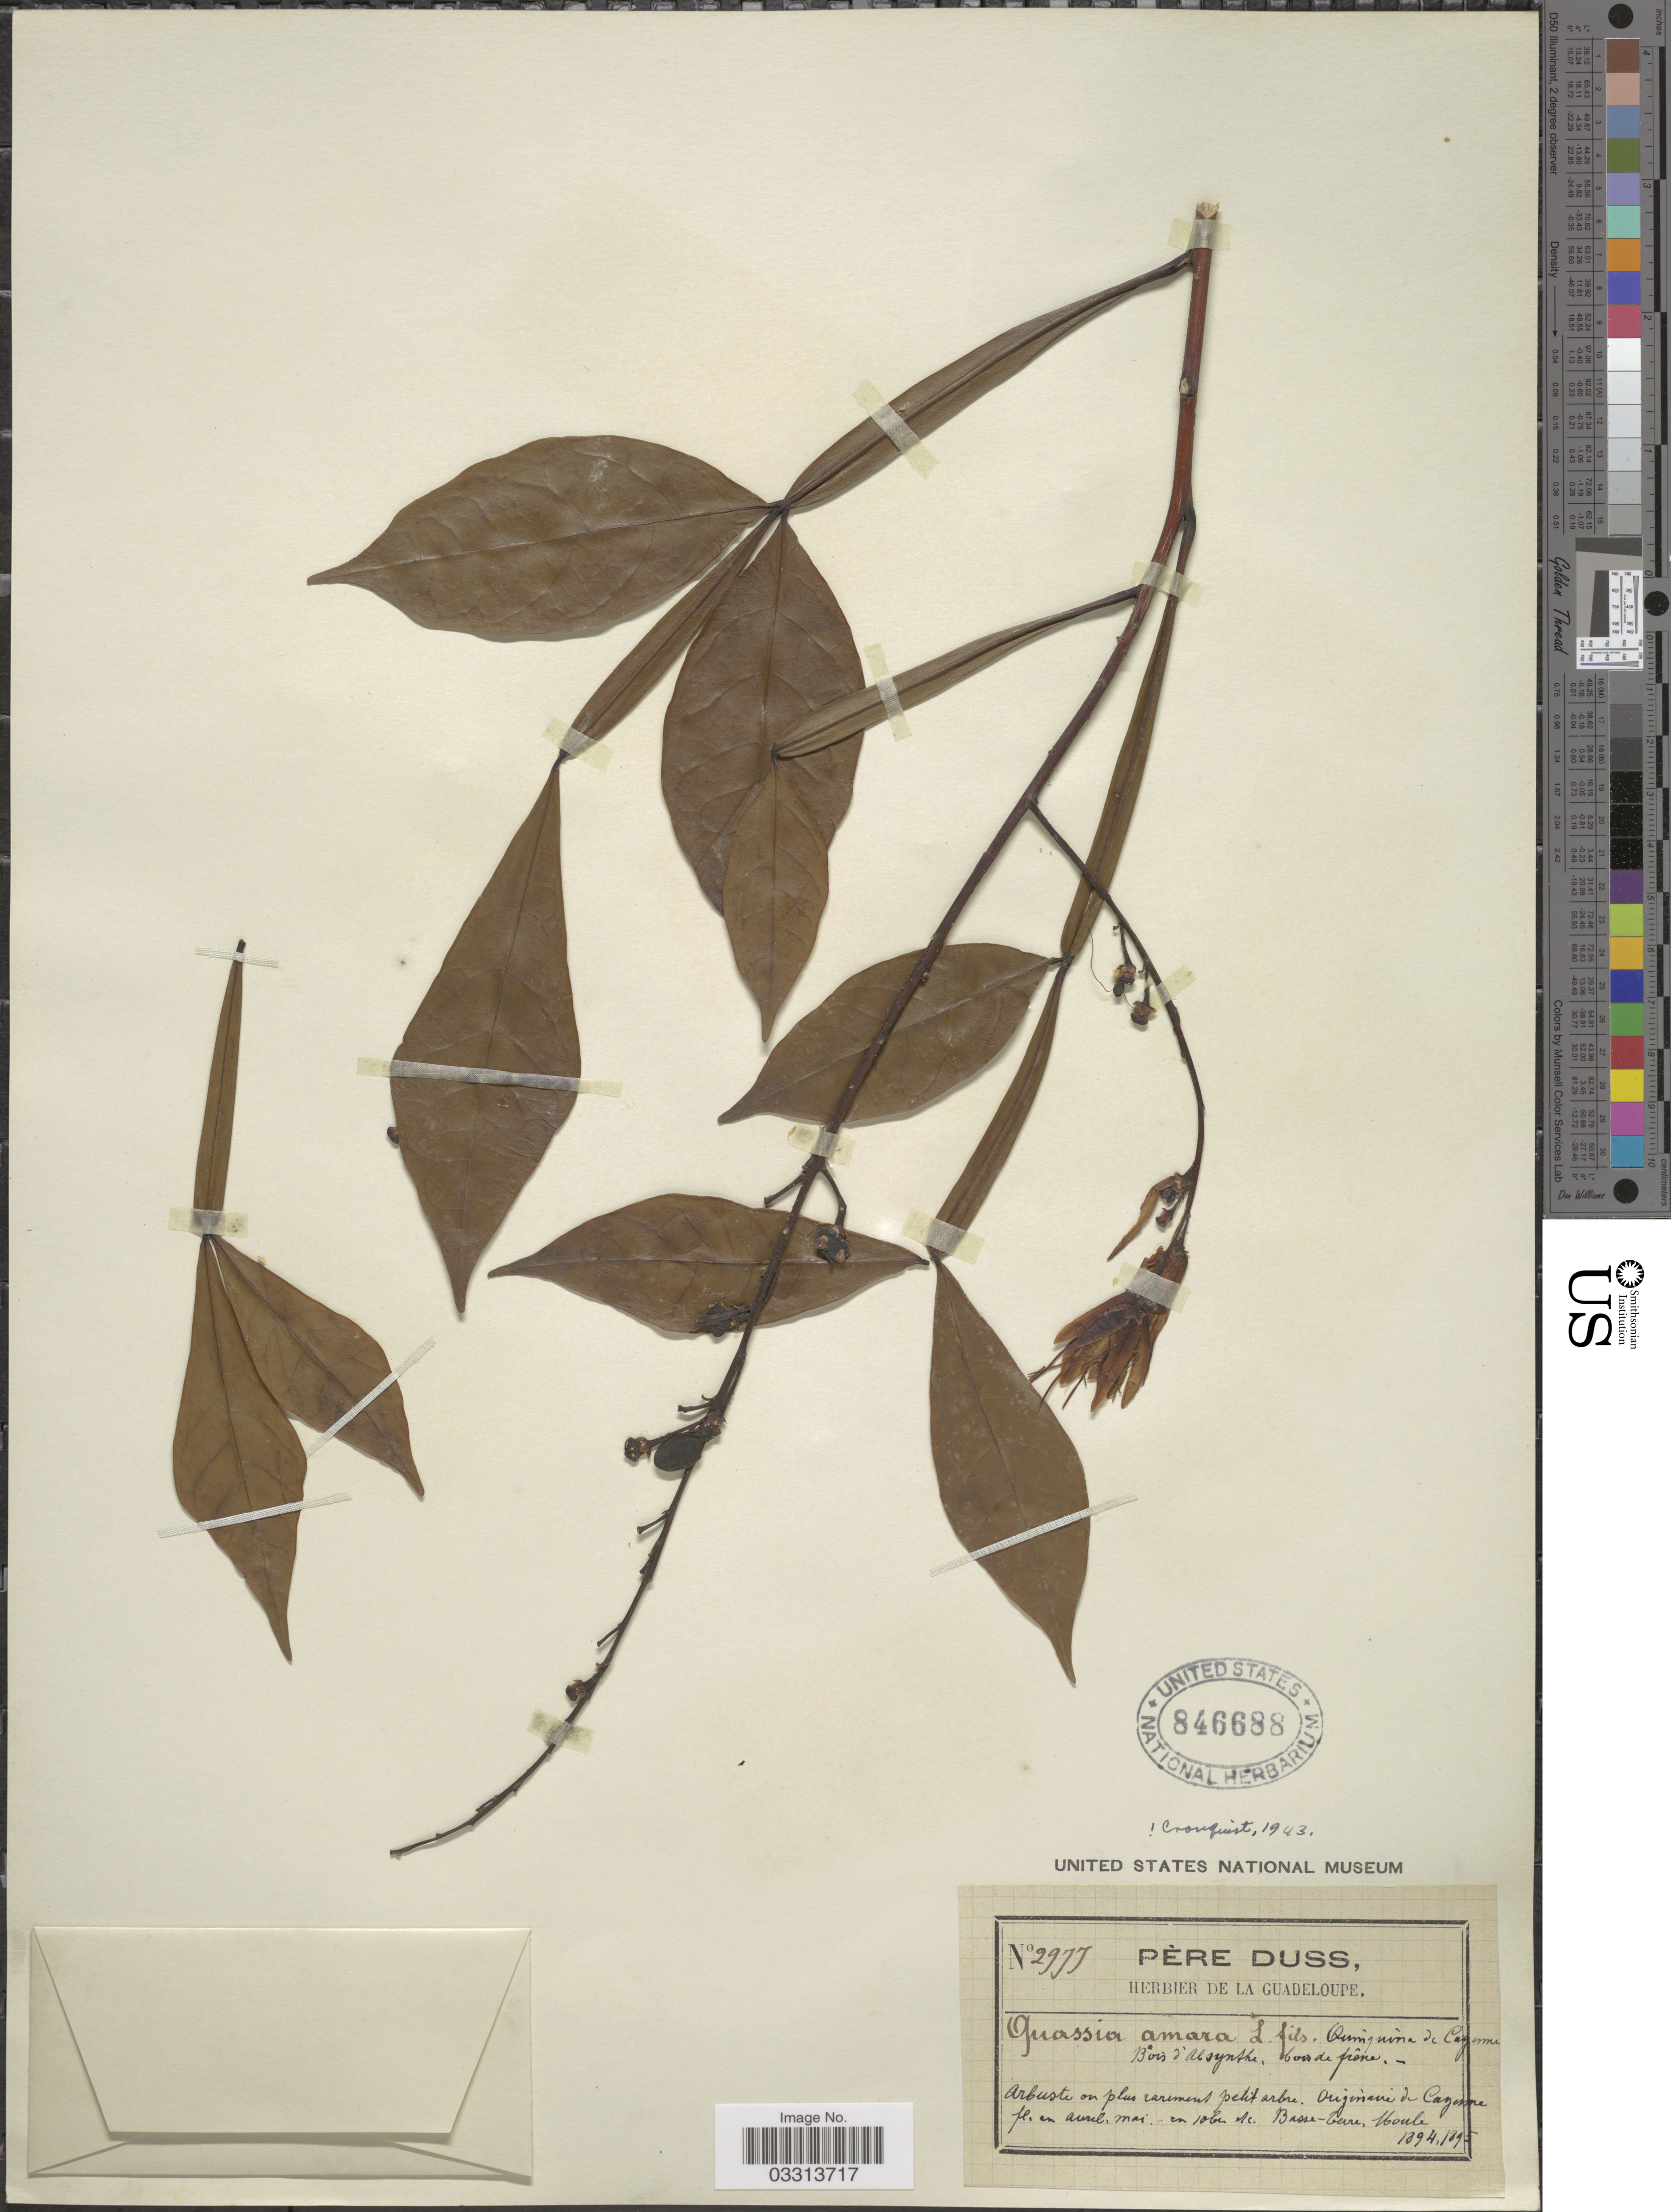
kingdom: Plantae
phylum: Tracheophyta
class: Magnoliopsida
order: Sapindales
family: Simaroubaceae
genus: Quassia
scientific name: Quassia amara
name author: L.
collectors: Père Duss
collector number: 2977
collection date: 1894/1895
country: French Guiana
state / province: Cayenne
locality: Originaire de Cayenne, Basse-Terre, Moule.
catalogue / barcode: US 846688